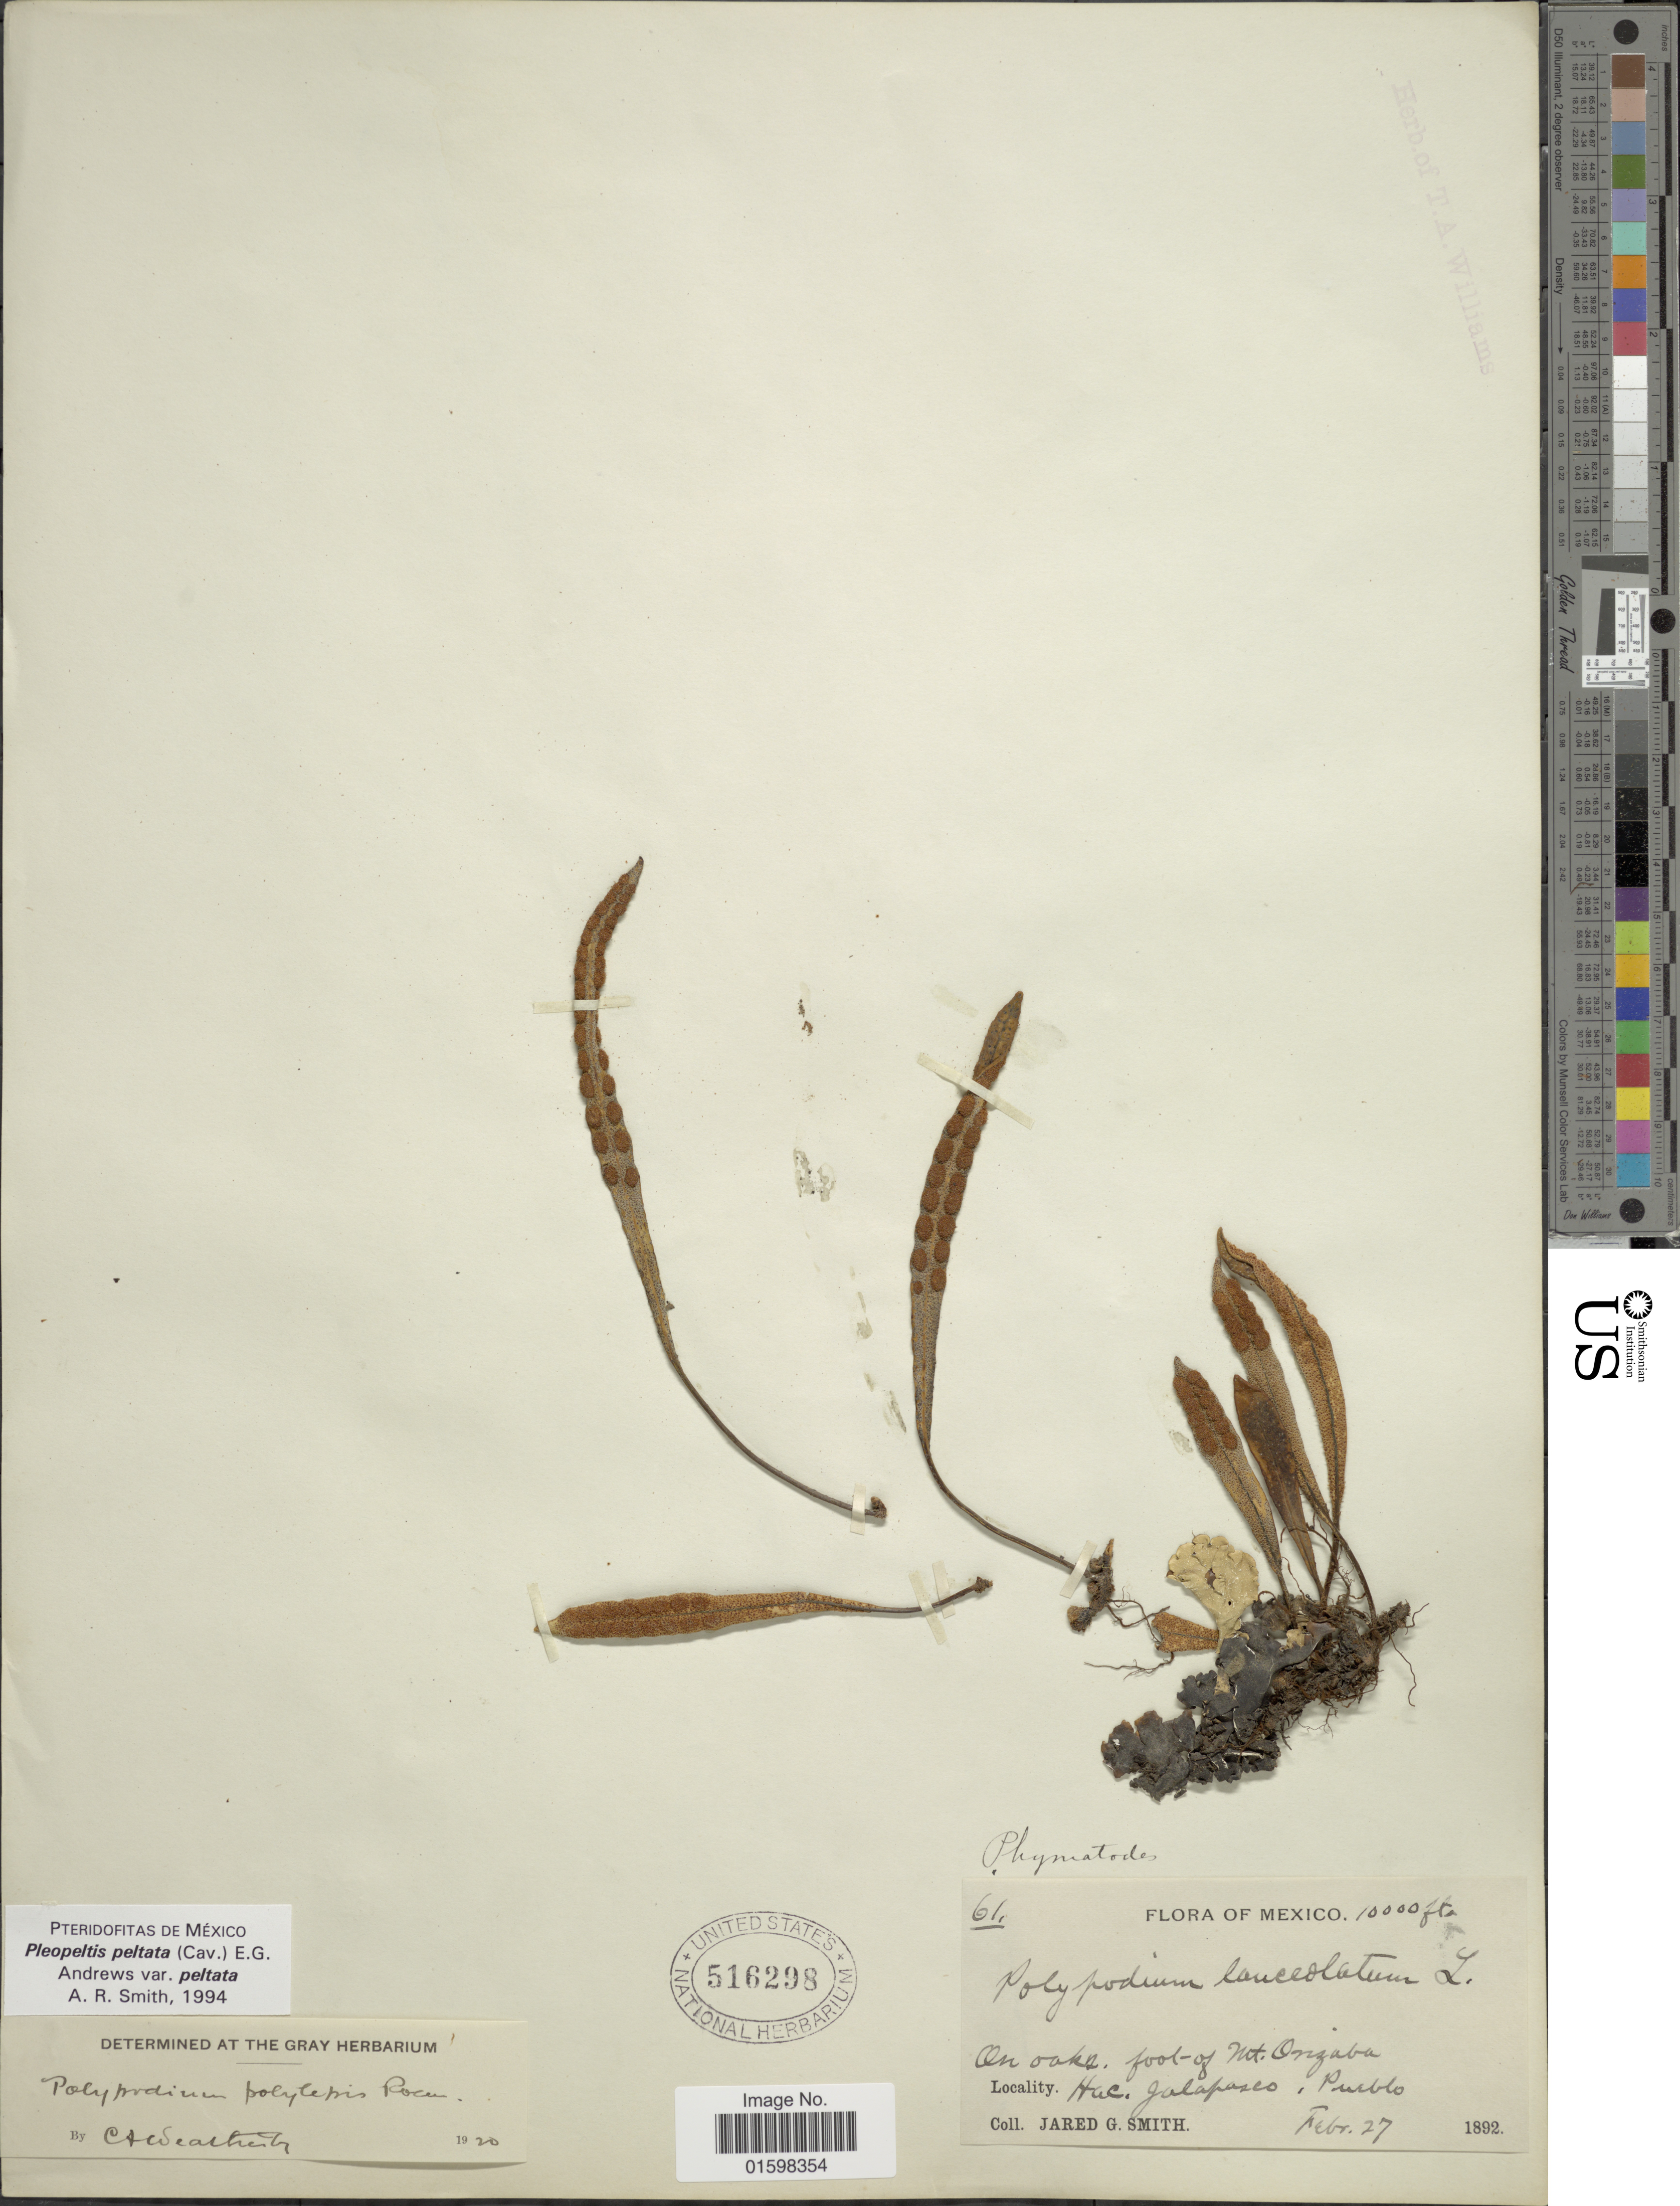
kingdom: Plantae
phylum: Tracheophyta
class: Polypodiopsida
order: Polypodiales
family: Polypodiaceae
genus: Pleopeltis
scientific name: Pleopeltis polylepis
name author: (Roem. ex Kunze) T. Moore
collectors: J. G. Smith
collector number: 61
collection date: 1892-02-27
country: Mexico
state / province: Puebla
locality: Foot of Mt. Orizaba, Hac. Jalapazes, Puebla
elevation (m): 3048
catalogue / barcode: US 516298